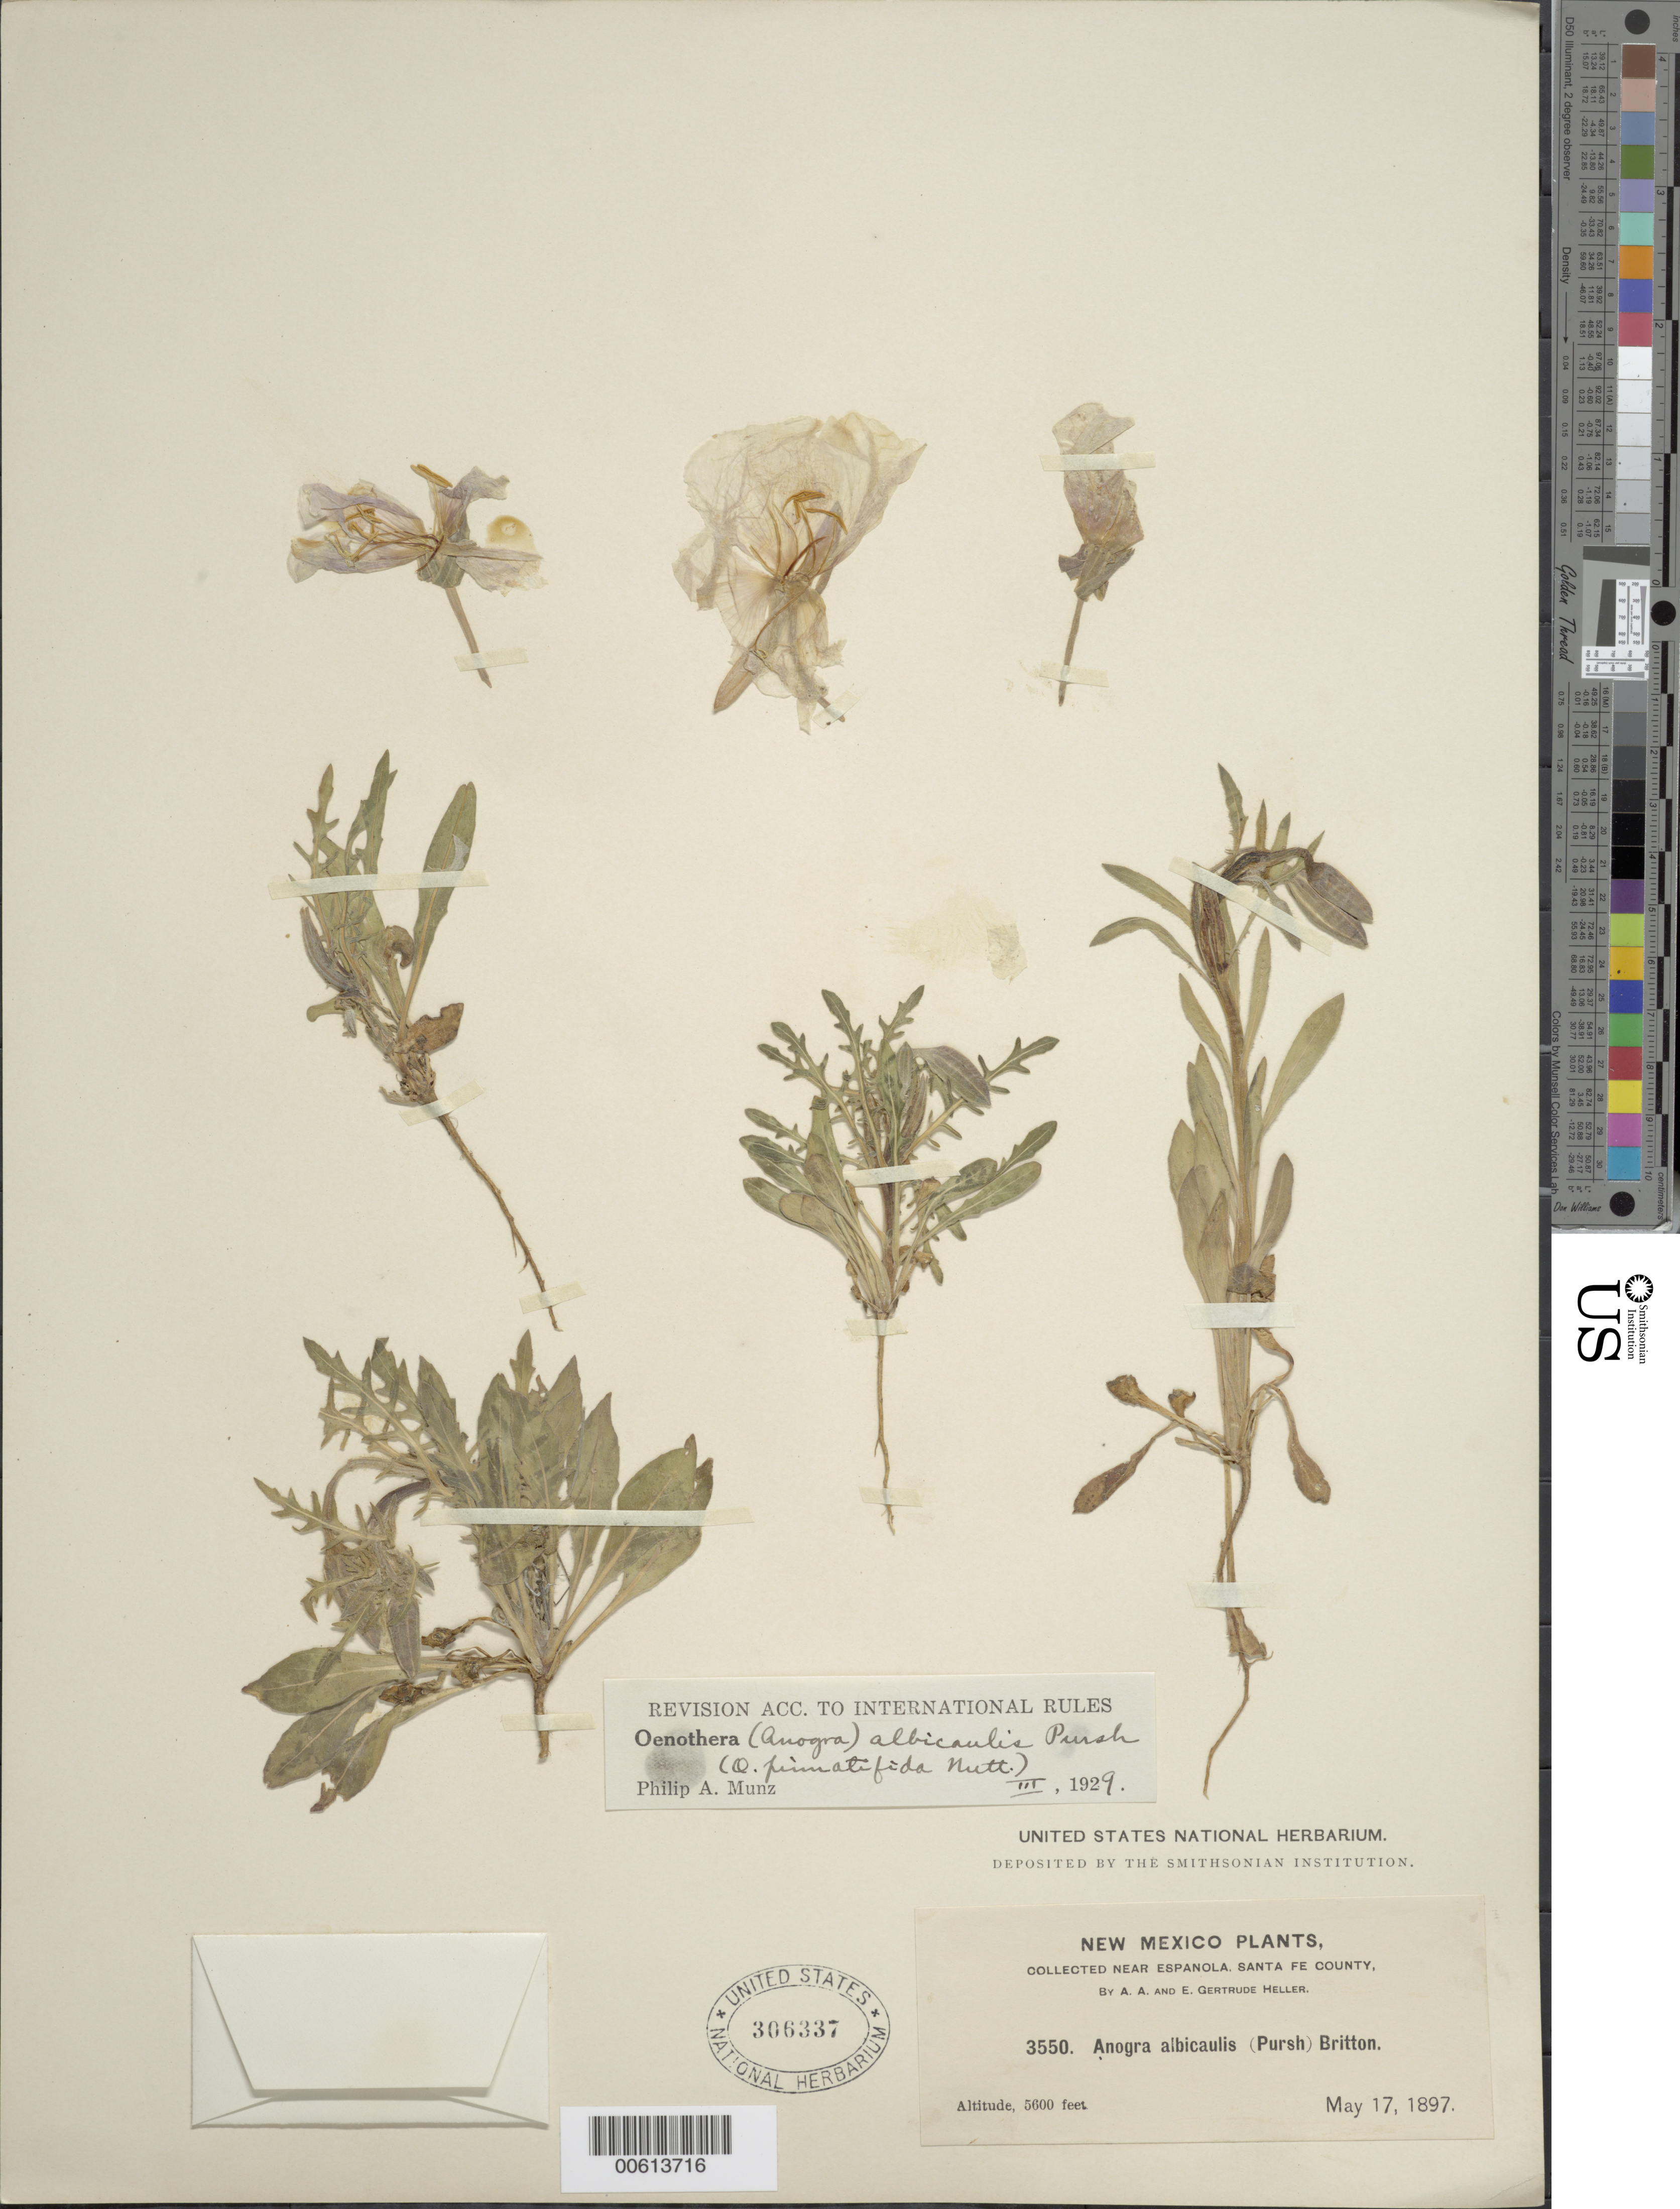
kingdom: Plantae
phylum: Tracheophyta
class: Magnoliopsida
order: Myrtales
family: Onagraceae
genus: Oenothera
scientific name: Oenothera albicaulis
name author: Pursh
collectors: A. A. Heller & E. G. Heller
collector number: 3550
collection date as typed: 17 May 1897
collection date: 1897-05-17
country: United States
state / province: New Mexico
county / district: Santa Fe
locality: Near Espanola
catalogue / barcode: US 306337